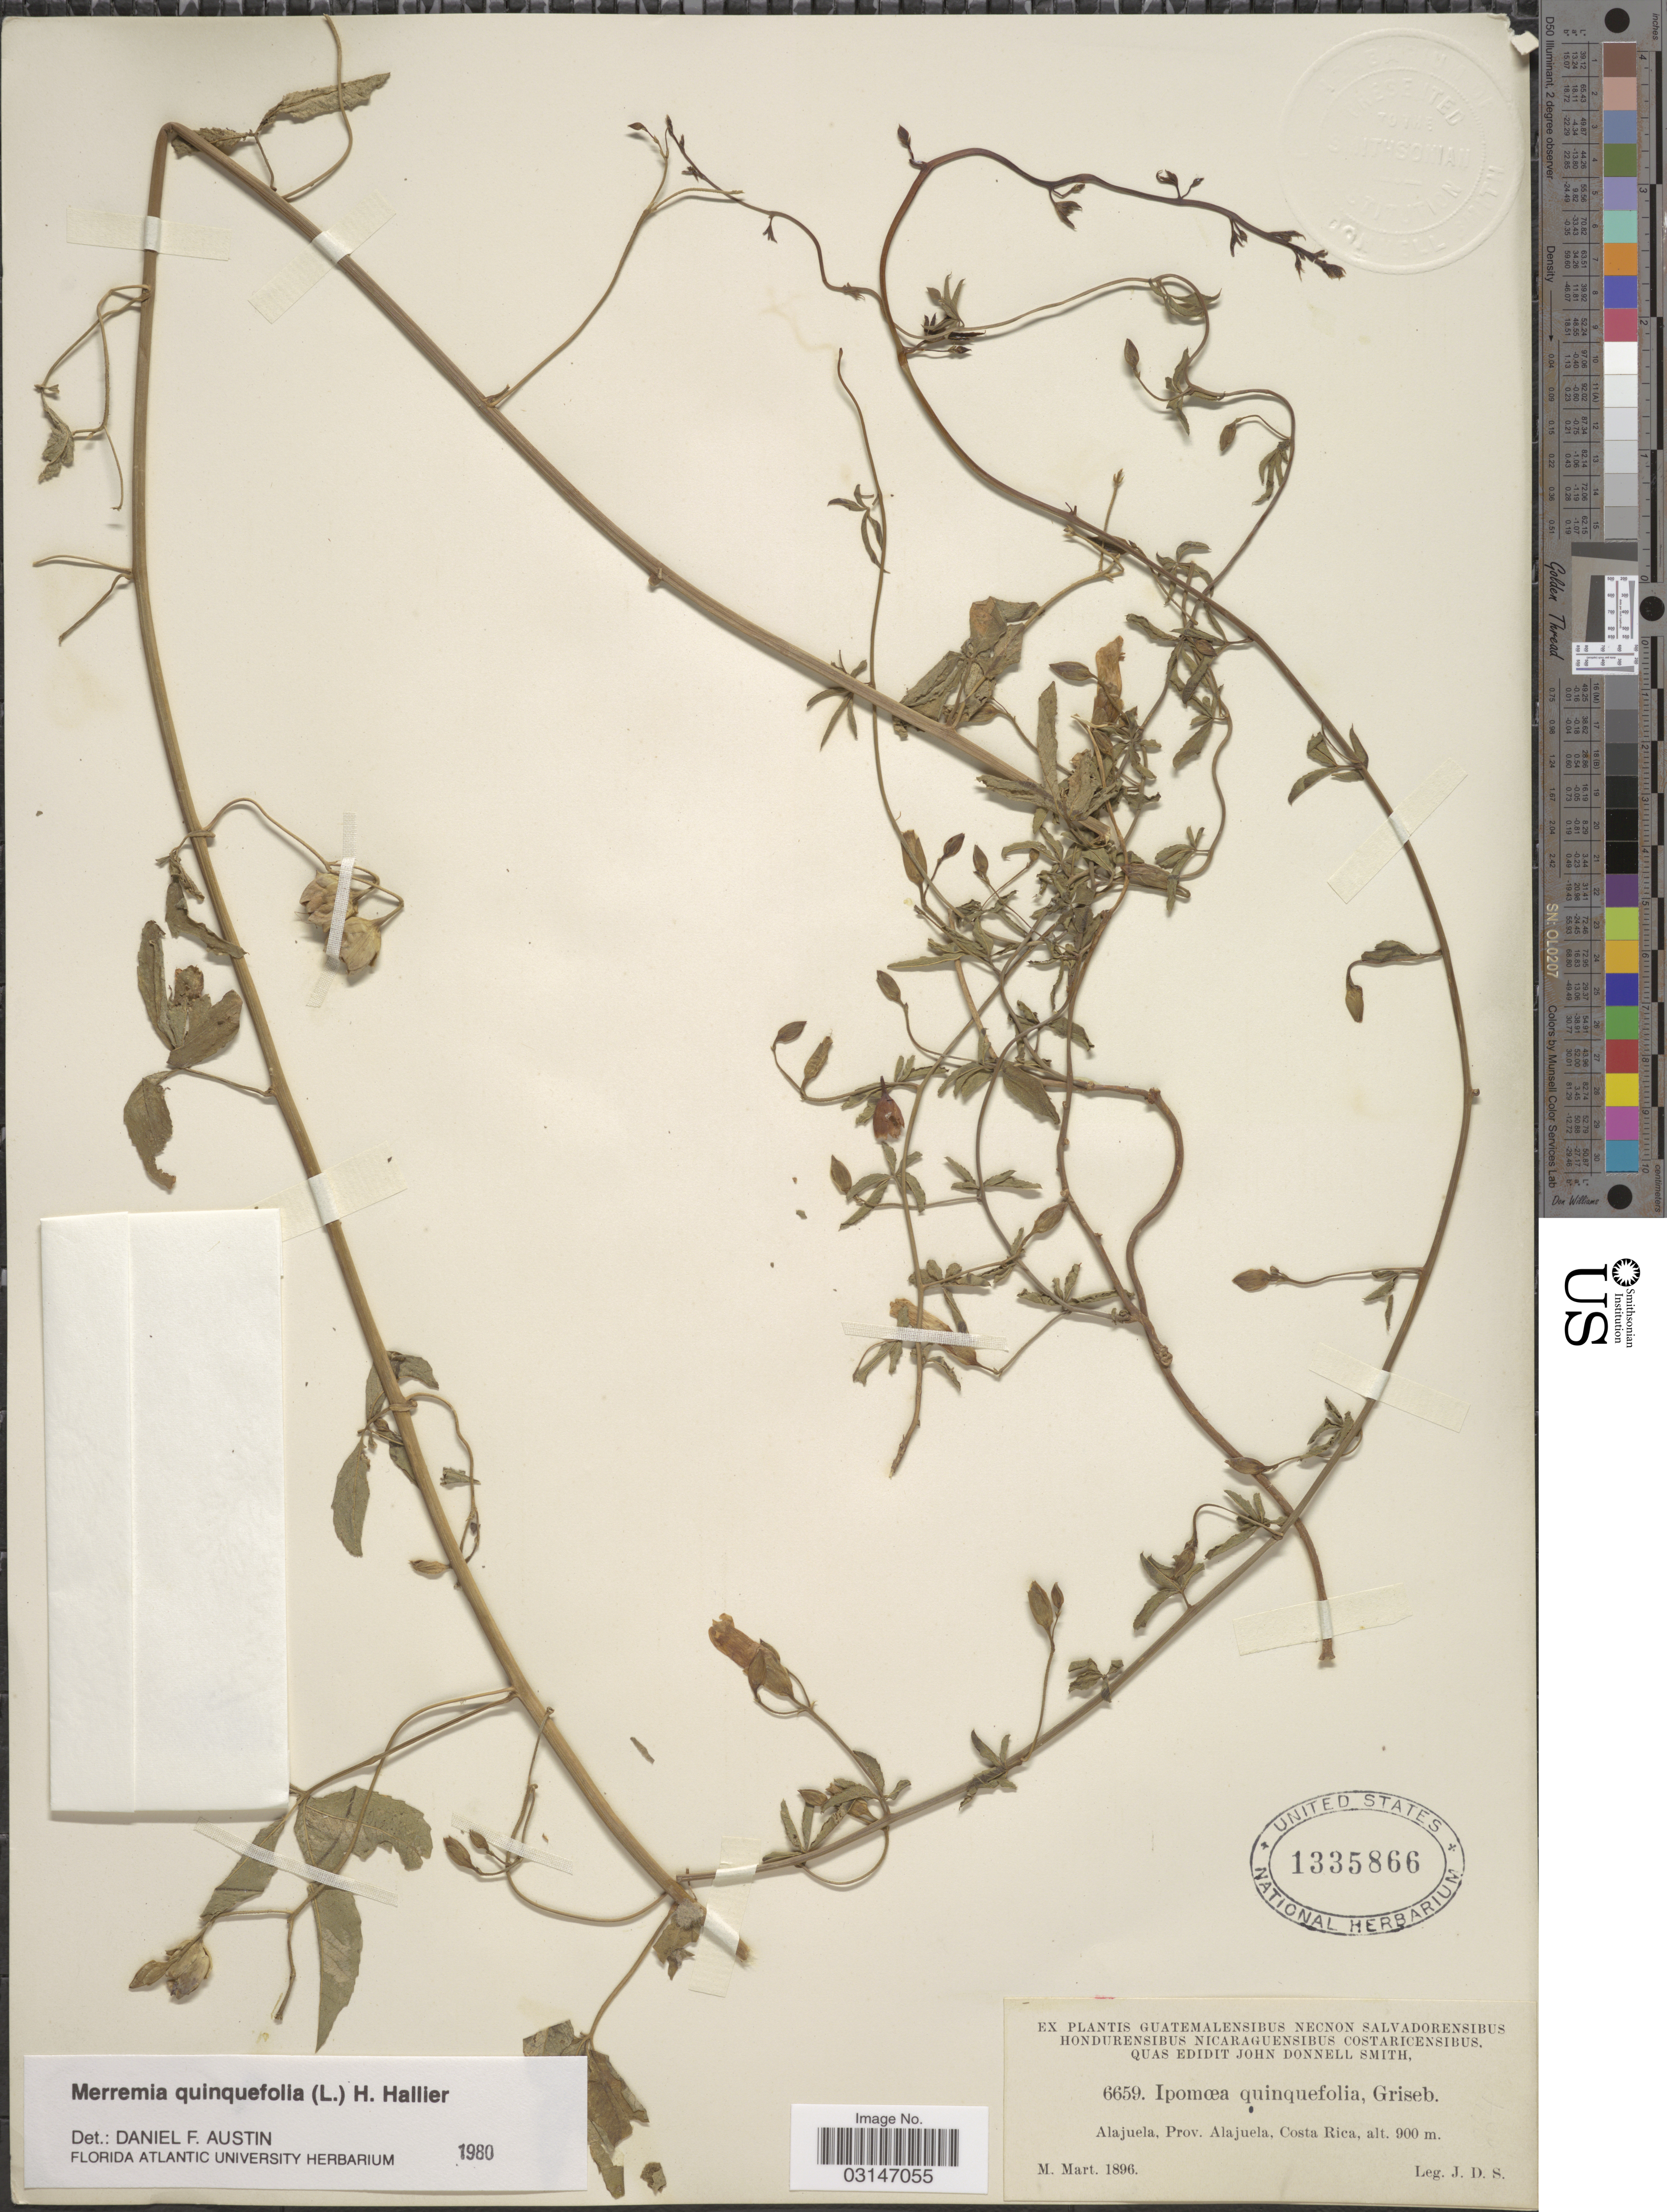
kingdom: Plantae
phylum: Tracheophyta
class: Magnoliopsida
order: Solanales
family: Convolvulaceae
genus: Distimake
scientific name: Distimake quinquefolius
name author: (L.) A. R. Simões & Staples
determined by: Strong, Mark T., (BOT), Smithsonian Institution - National Museum of Natural History (UNITED STATES)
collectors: J. Donnell Smith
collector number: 6659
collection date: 1896-03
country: Costa Rica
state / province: Alajuela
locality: Alajuela, Prov. Alajuela.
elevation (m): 900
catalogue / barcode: US 1335866